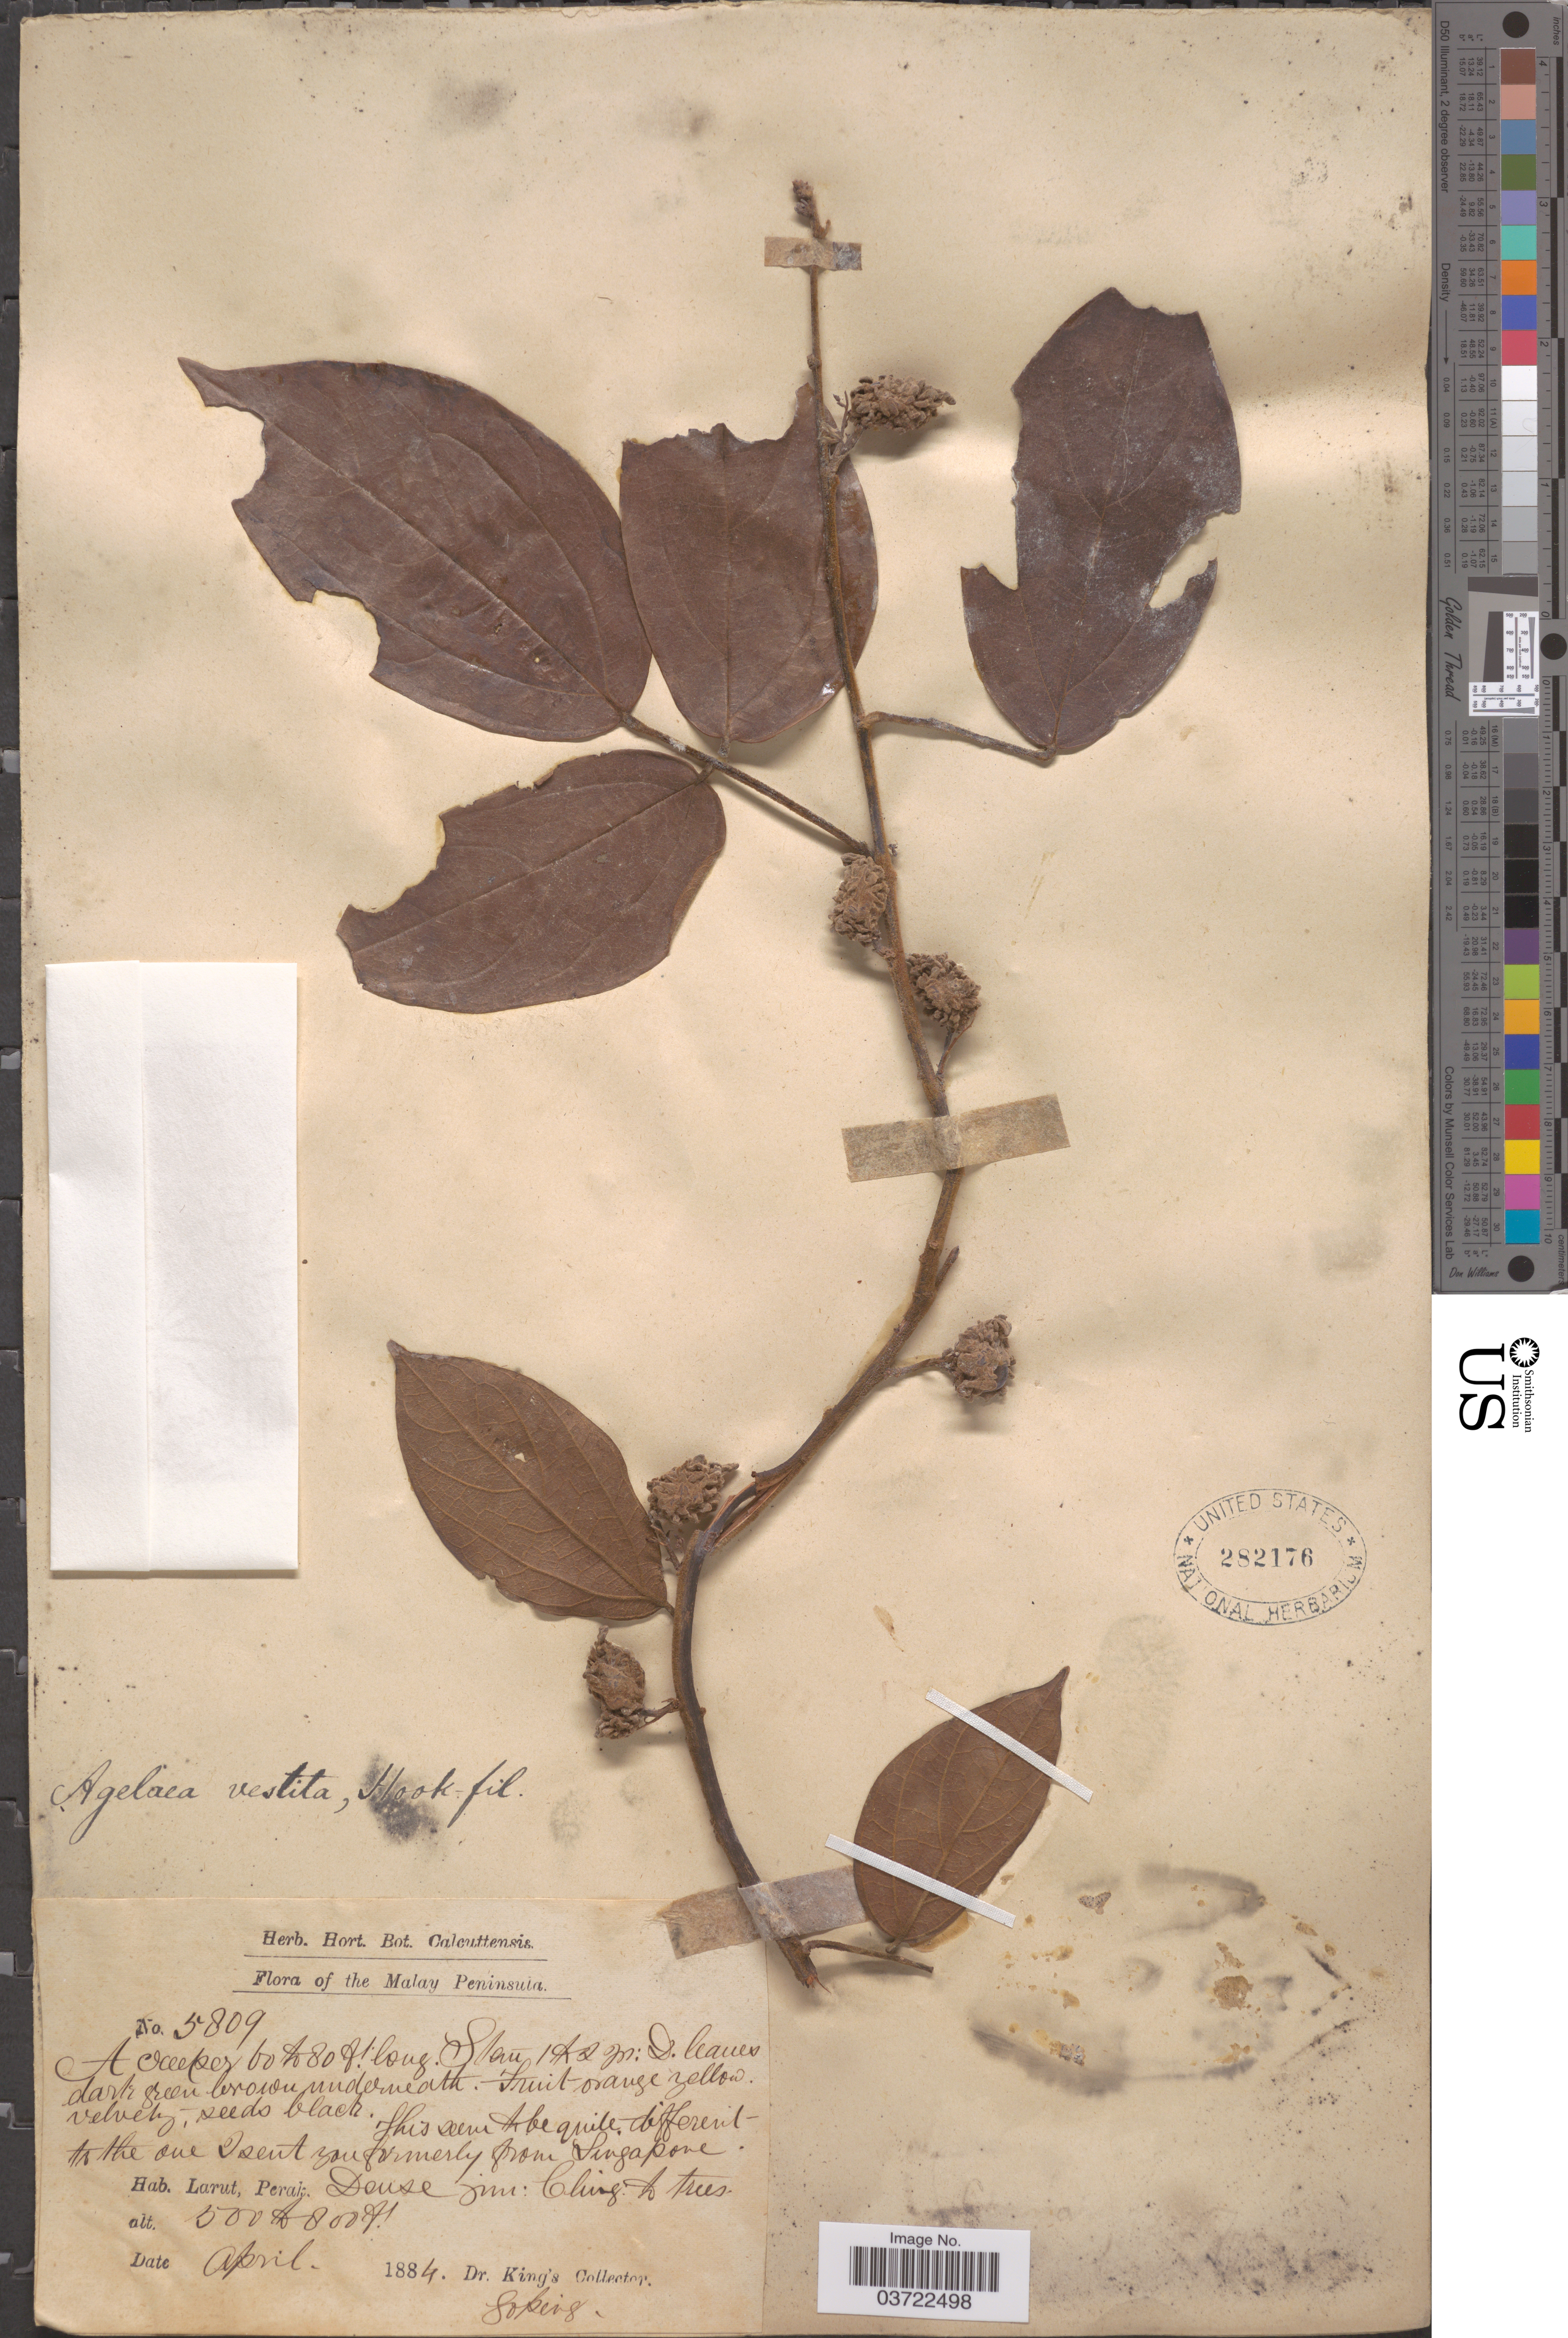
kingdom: Plantae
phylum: Tracheophyta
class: Magnoliopsida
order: Oxalidales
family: Connaraceae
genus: Agelaea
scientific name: Agelaea borneensis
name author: (Hook. f.) Merr.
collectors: Dr. King's collector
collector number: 5809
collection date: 1884-04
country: Malaysia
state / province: Perak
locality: Malay Peninsula. Larut.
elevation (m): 152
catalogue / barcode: US 282176